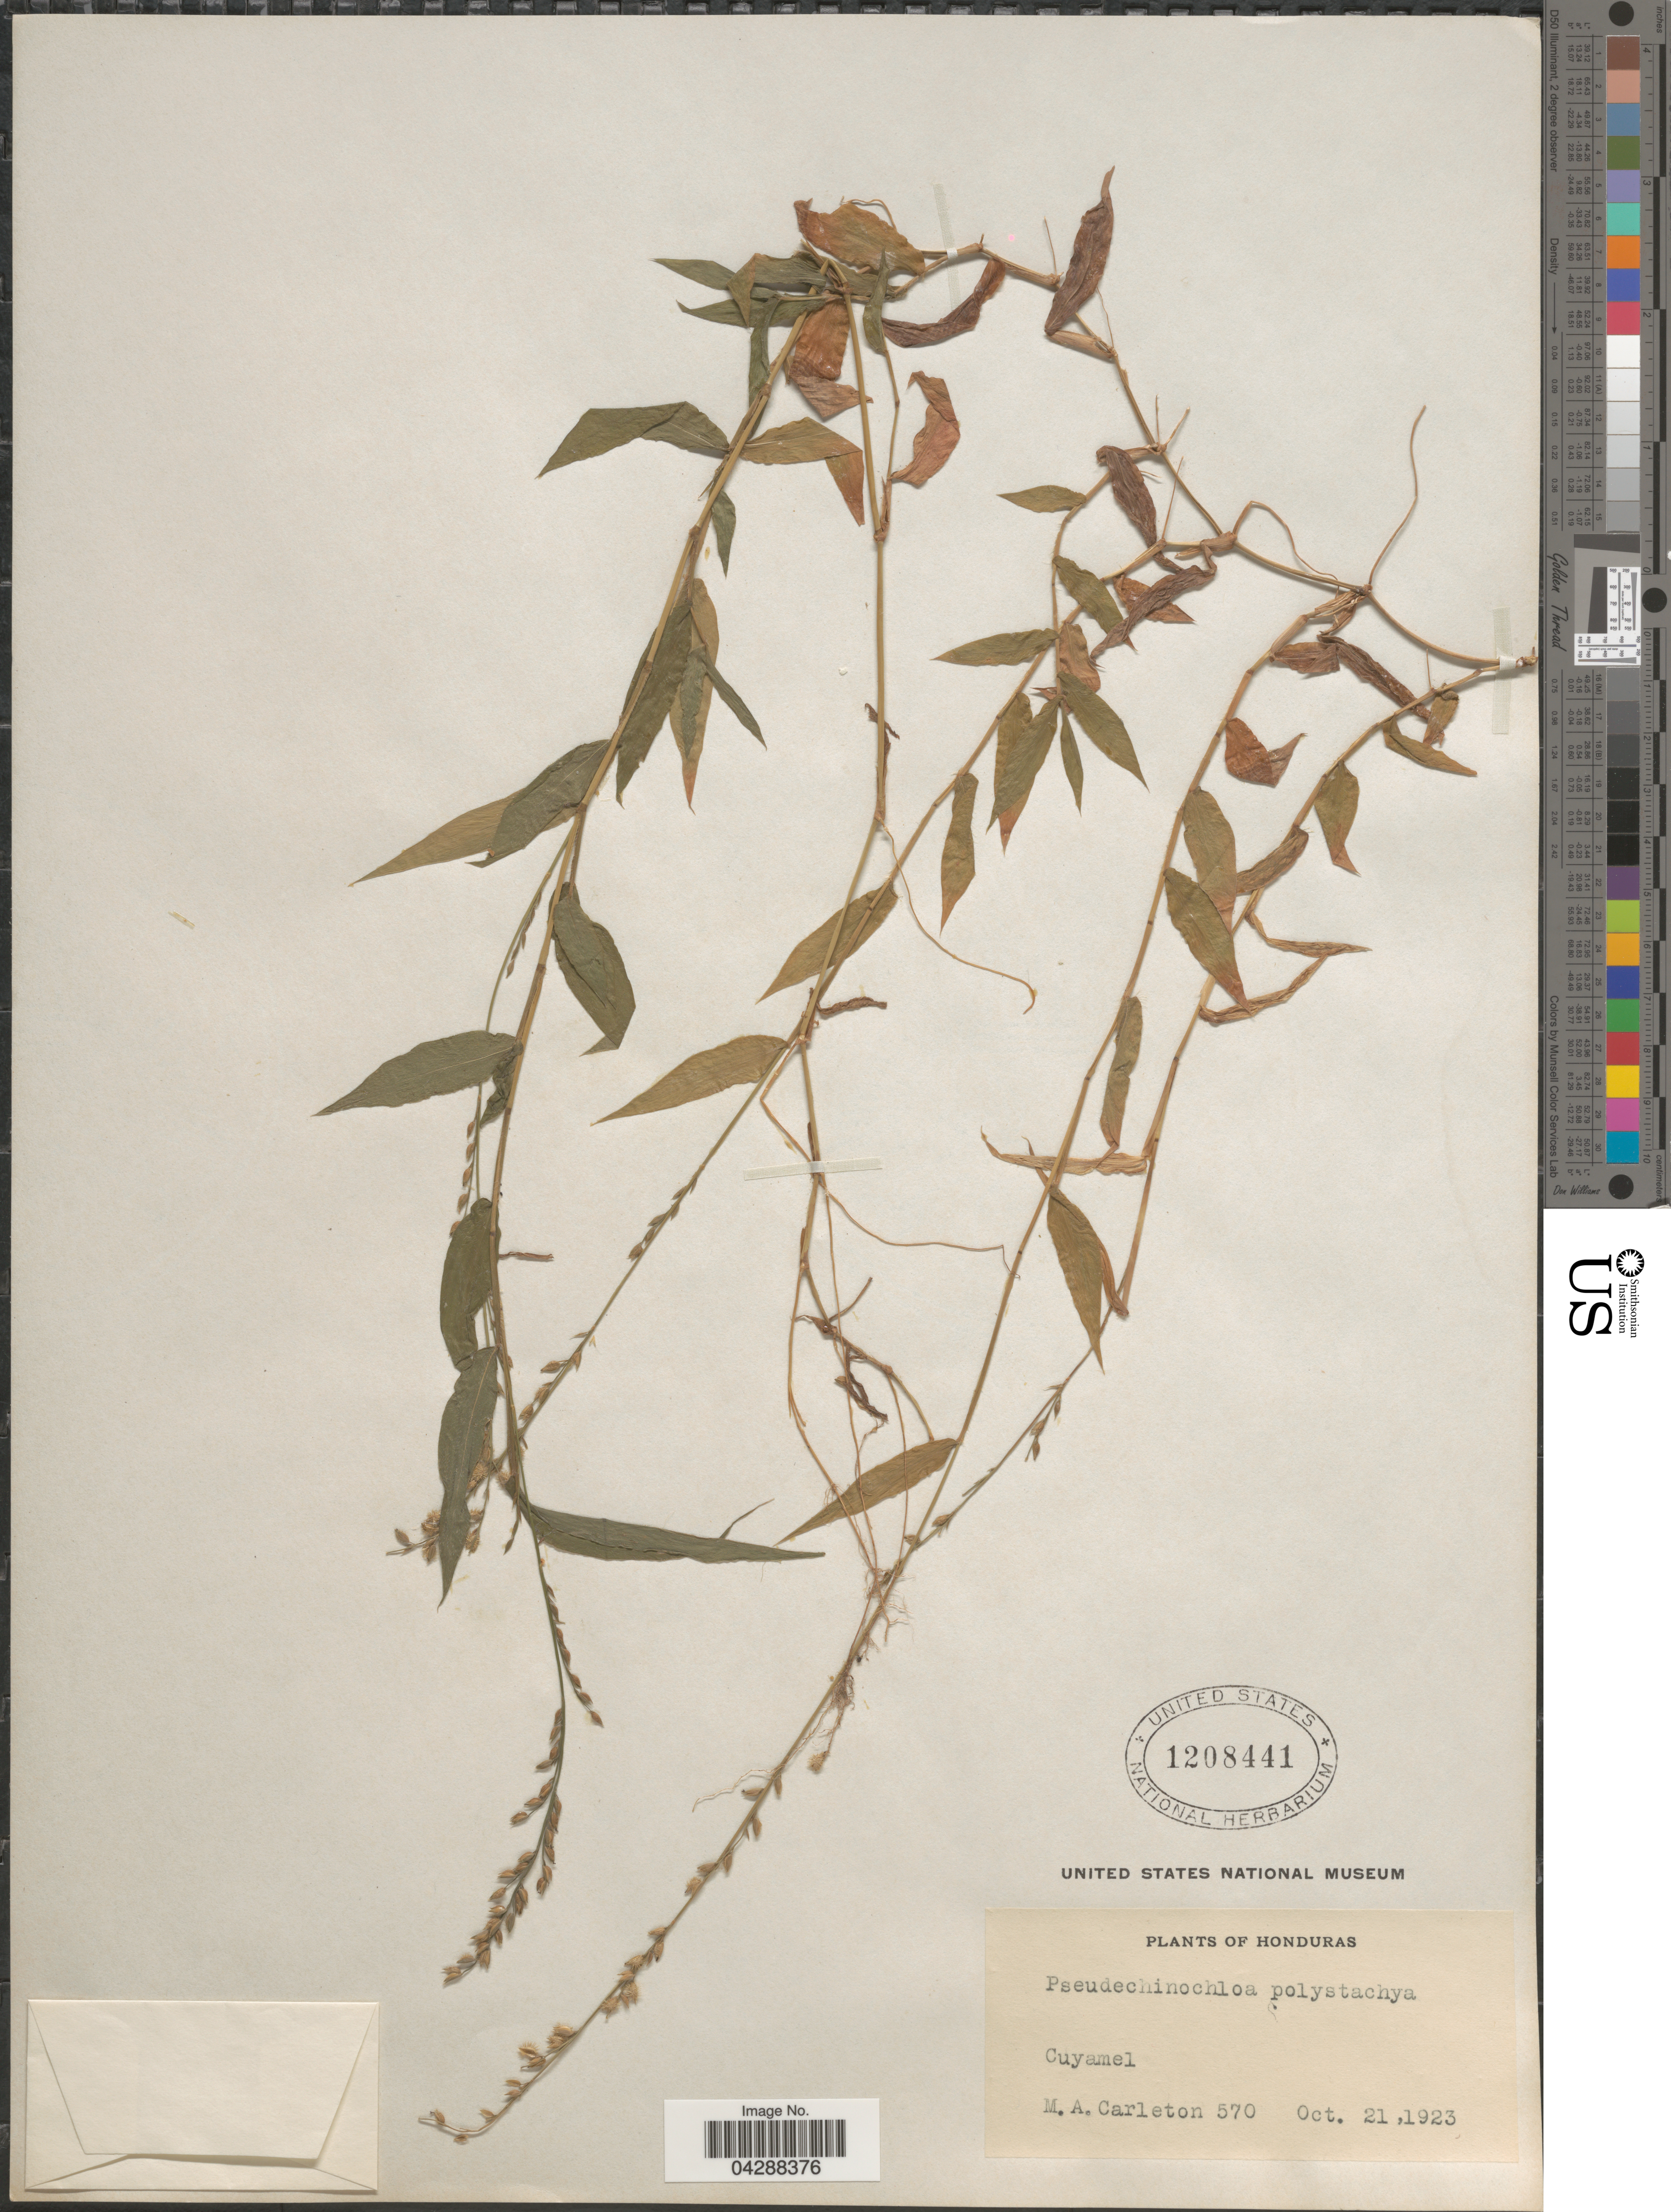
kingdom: Plantae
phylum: Tracheophyta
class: Liliopsida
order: Poales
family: Poaceae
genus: Pseudechinolaena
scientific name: Pseudechinolaena polystachya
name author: (Kunth) Stapf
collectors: M. A. Carleton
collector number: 570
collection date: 1923-10-21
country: Honduras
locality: Cuyamel.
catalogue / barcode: US 1208441